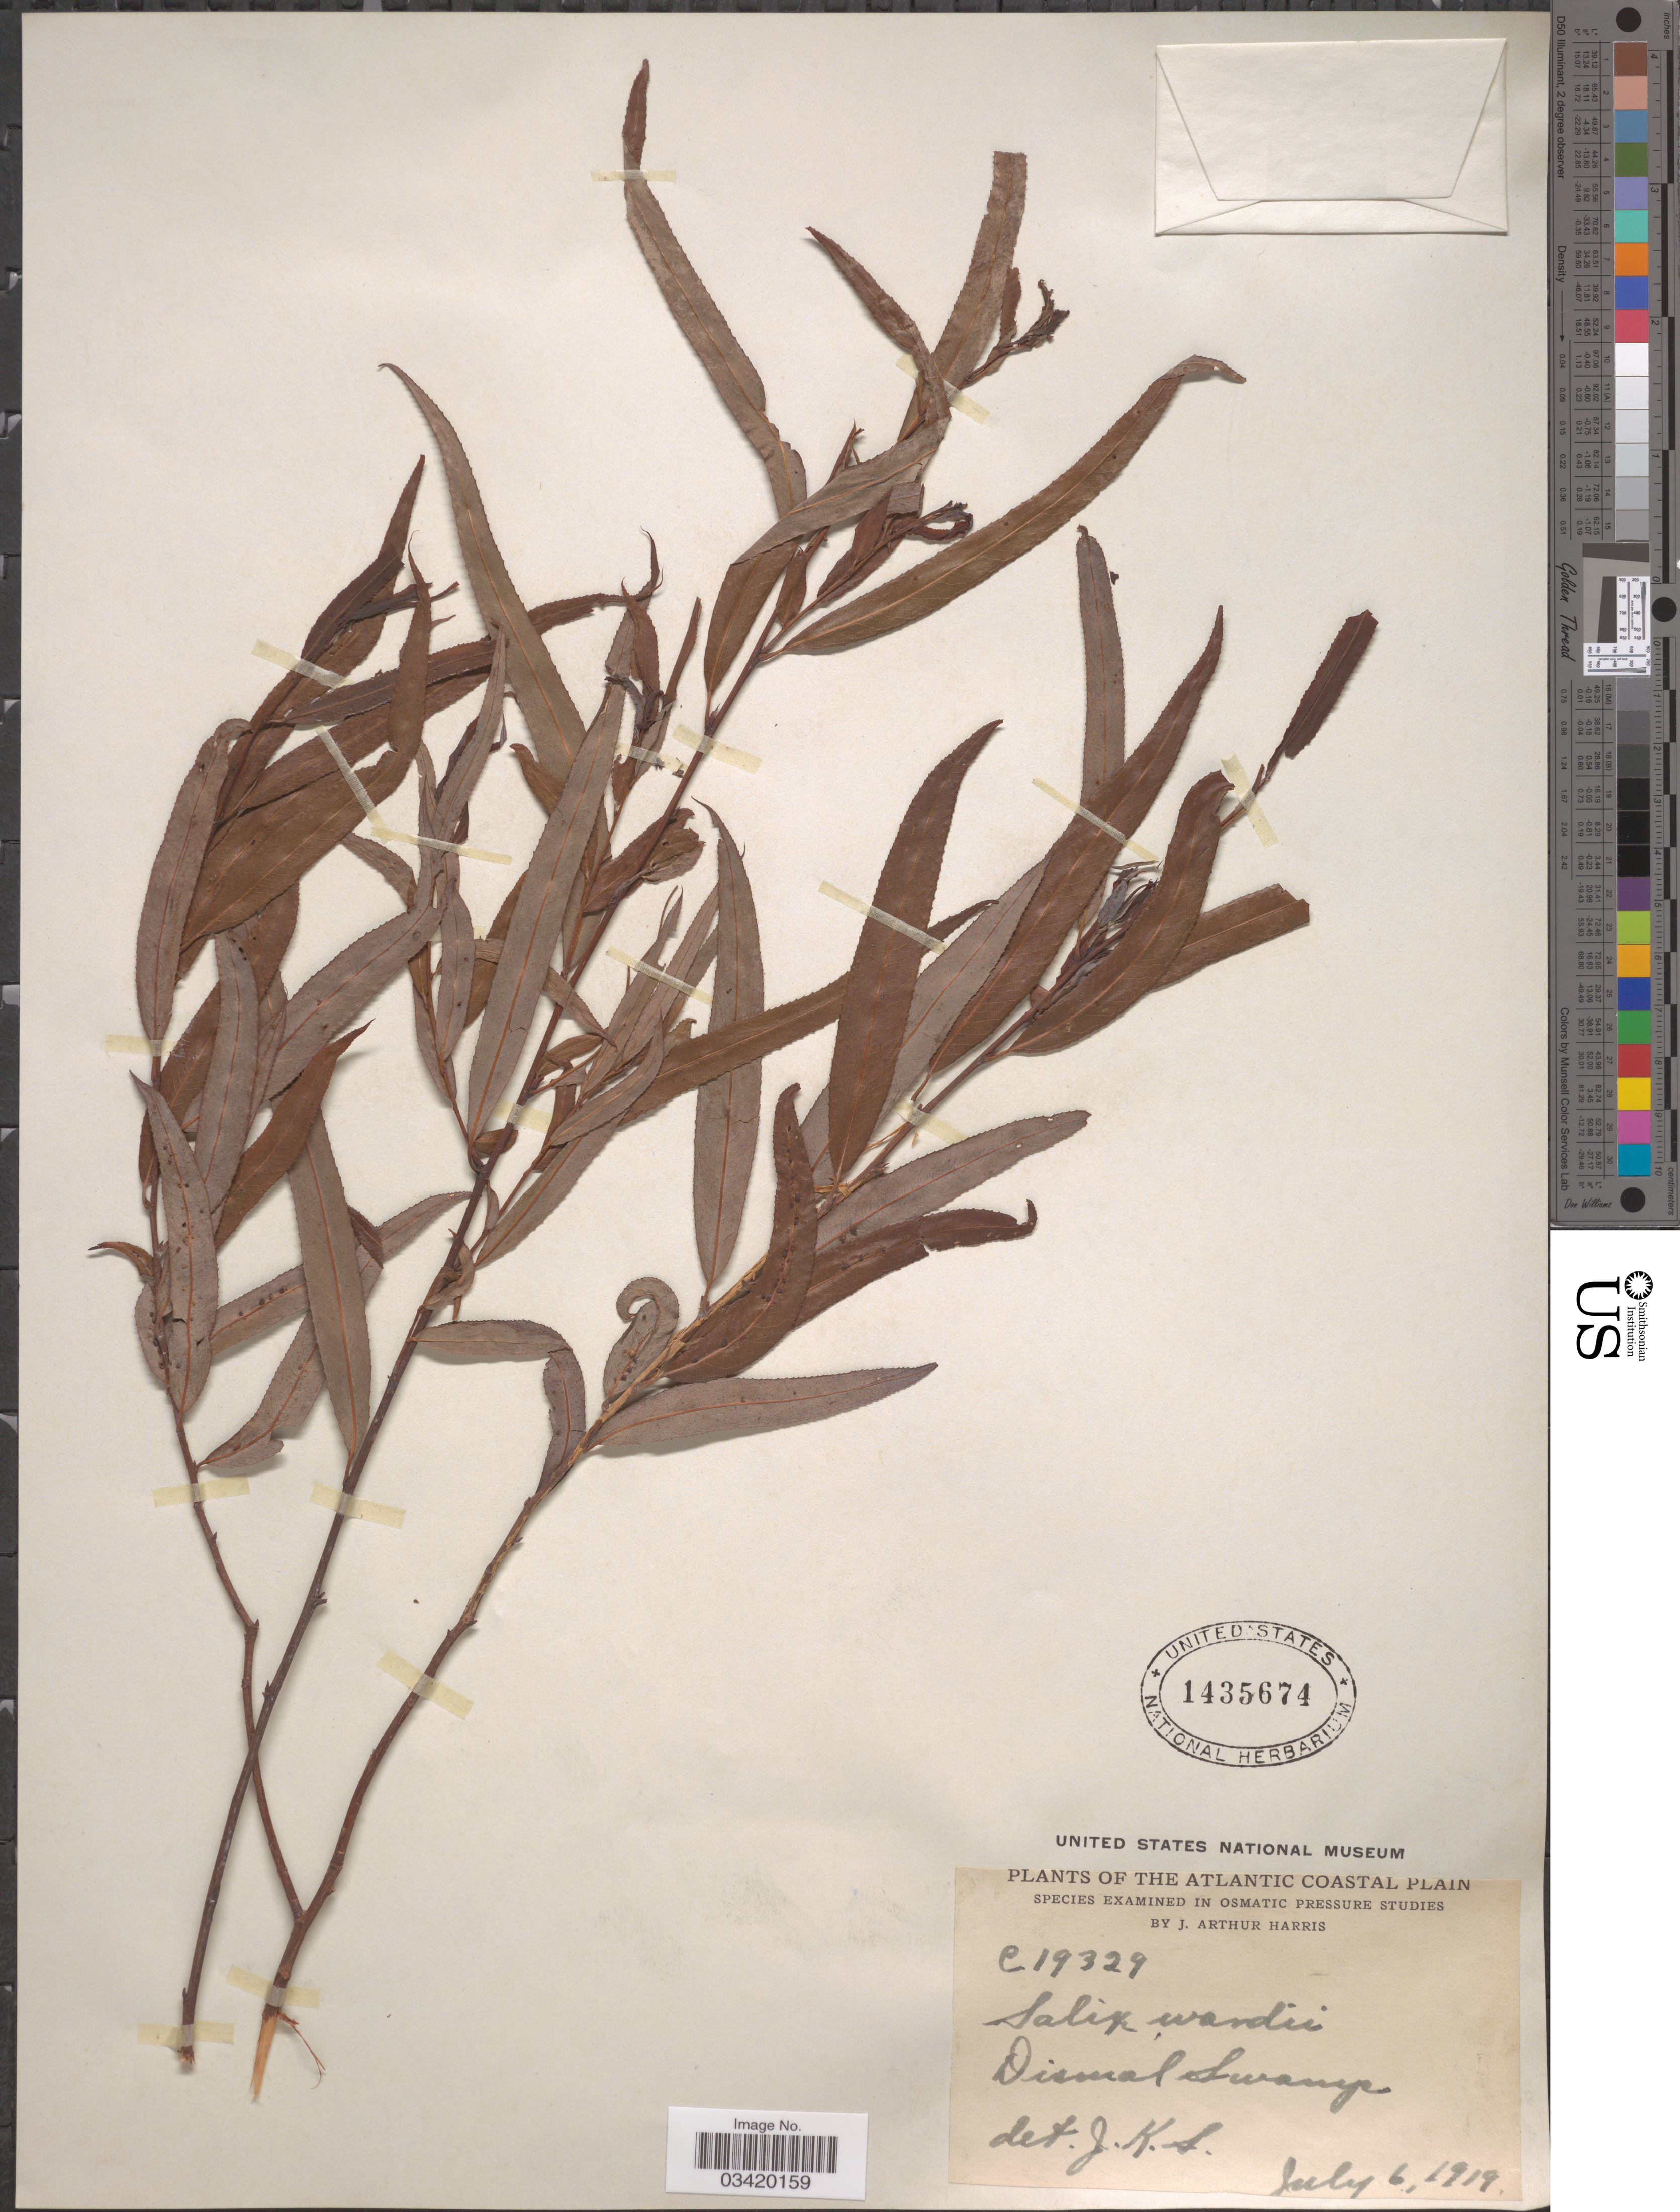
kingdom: Plantae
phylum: Tracheophyta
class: Magnoliopsida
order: Malpighiales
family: Salicaceae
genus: Salix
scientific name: Salix caroliniana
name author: Michx.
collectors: J. A. Harris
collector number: C19329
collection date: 1919-07-06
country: United States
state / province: Virginia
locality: The Atlantic Coastal Plain. Dismal Swamp.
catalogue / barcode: US 1435674